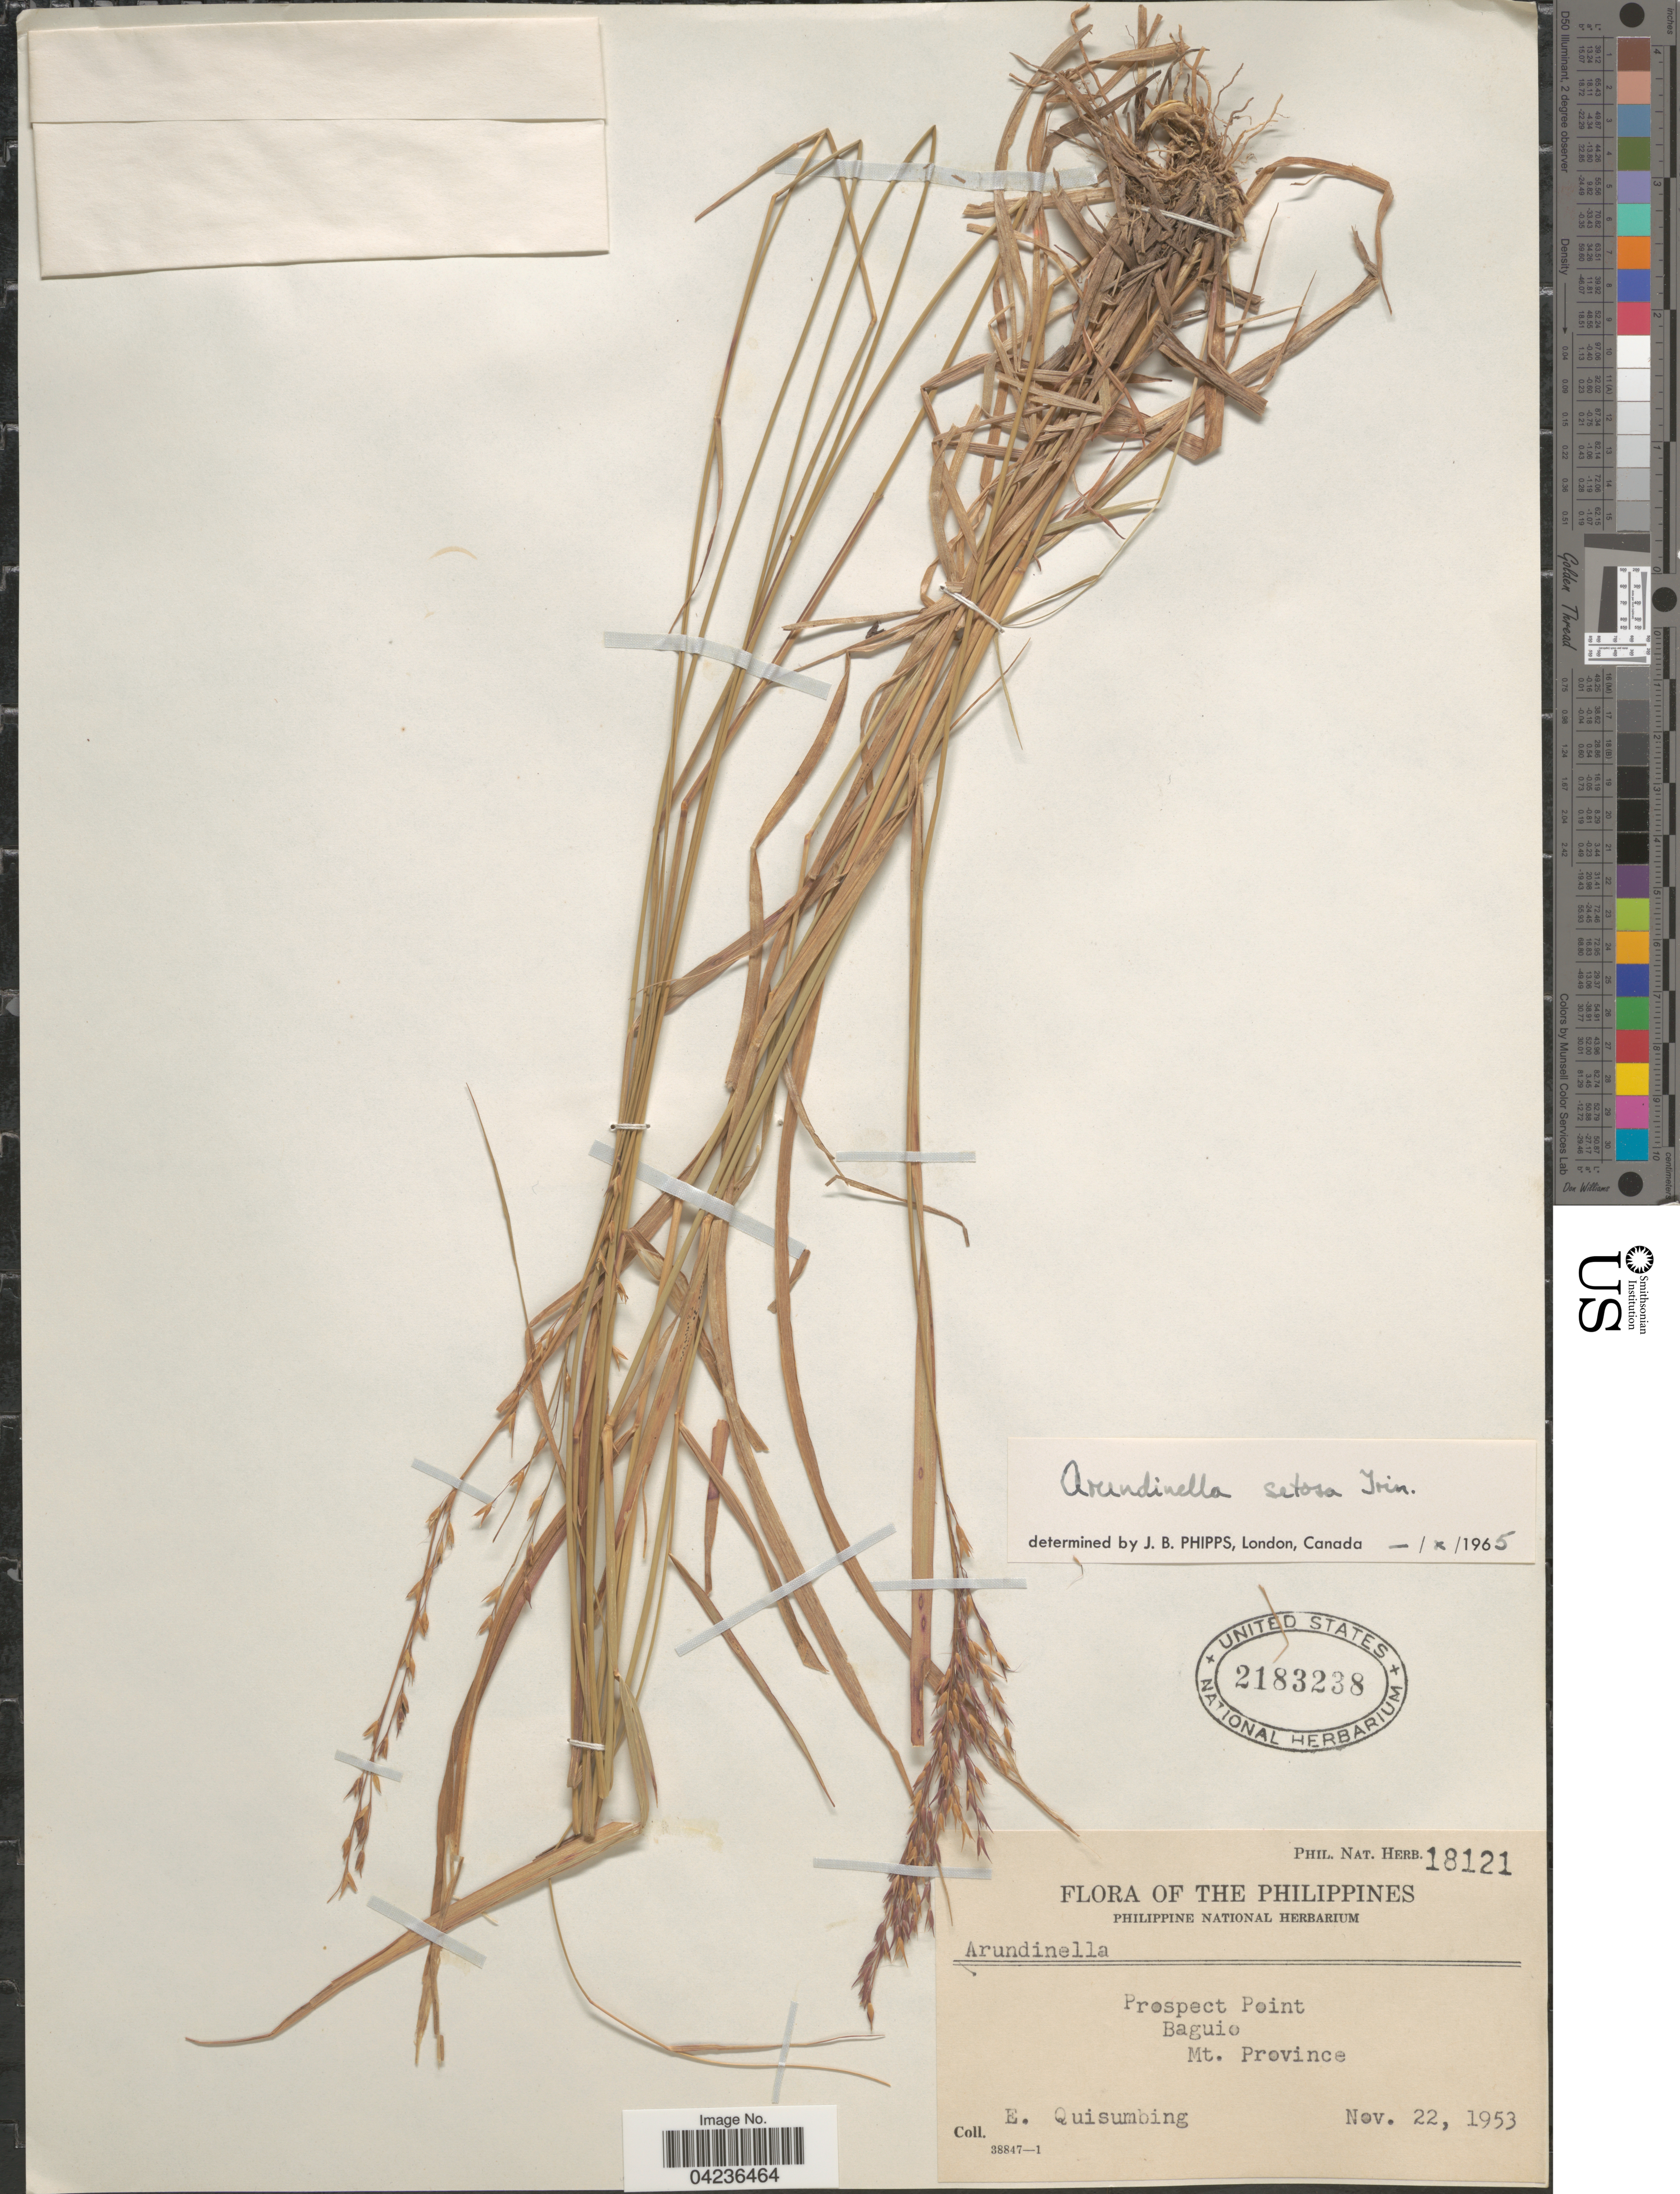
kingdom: Plantae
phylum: Tracheophyta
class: Liliopsida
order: Poales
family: Poaceae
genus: Arundinella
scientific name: Arundinella setosa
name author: Trin.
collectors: E. Quisumbing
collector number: Phil. Nat. Herb. 18121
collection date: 1953-11-22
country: Philippines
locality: Prospect Point. Baguio. Mt. Province.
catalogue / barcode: US 2183238